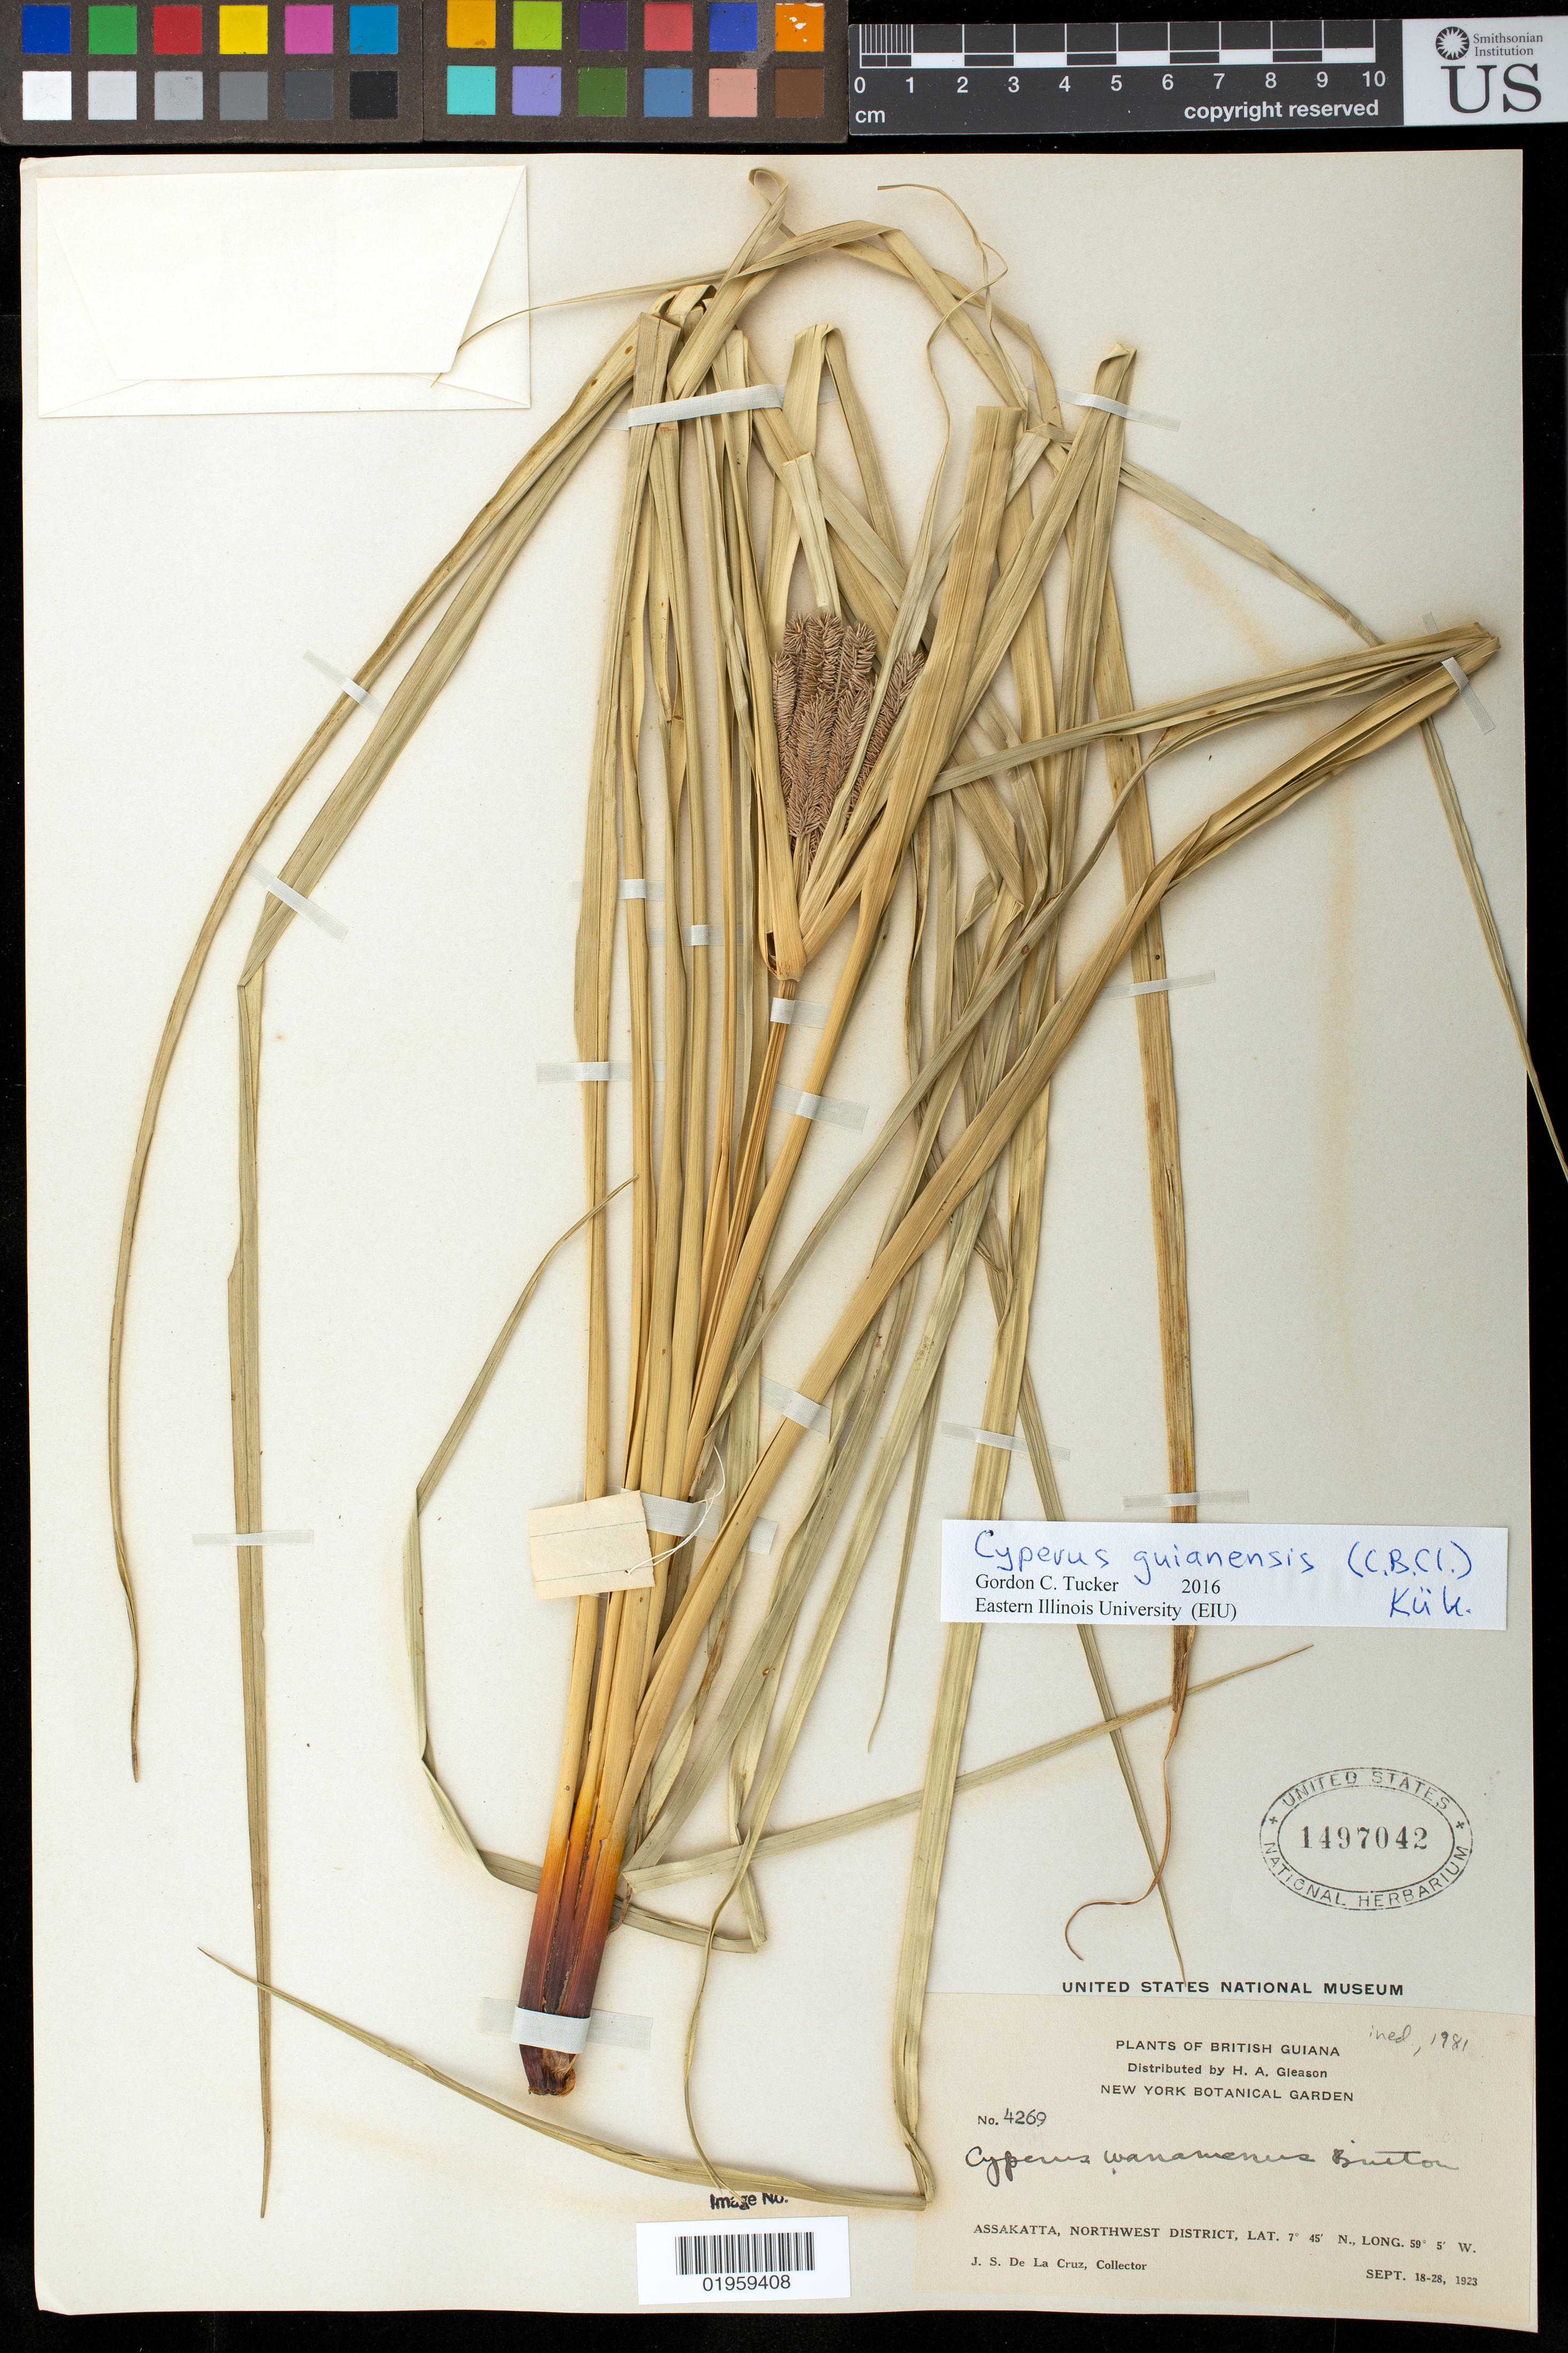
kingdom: Plantae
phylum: Tracheophyta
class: Liliopsida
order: Poales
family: Cyperaceae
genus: Cyperus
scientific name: Cyperus guianensis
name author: (C.B. Clarke) Kük.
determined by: Tucker, G. C.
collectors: J. S. de la Cruz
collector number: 4269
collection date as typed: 18-Sep-23 to 28-Sep-23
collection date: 1923-09-18/1923-09-28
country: Guyana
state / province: Barima-Waini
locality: Assakatta, NW District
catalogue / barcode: US 1497042